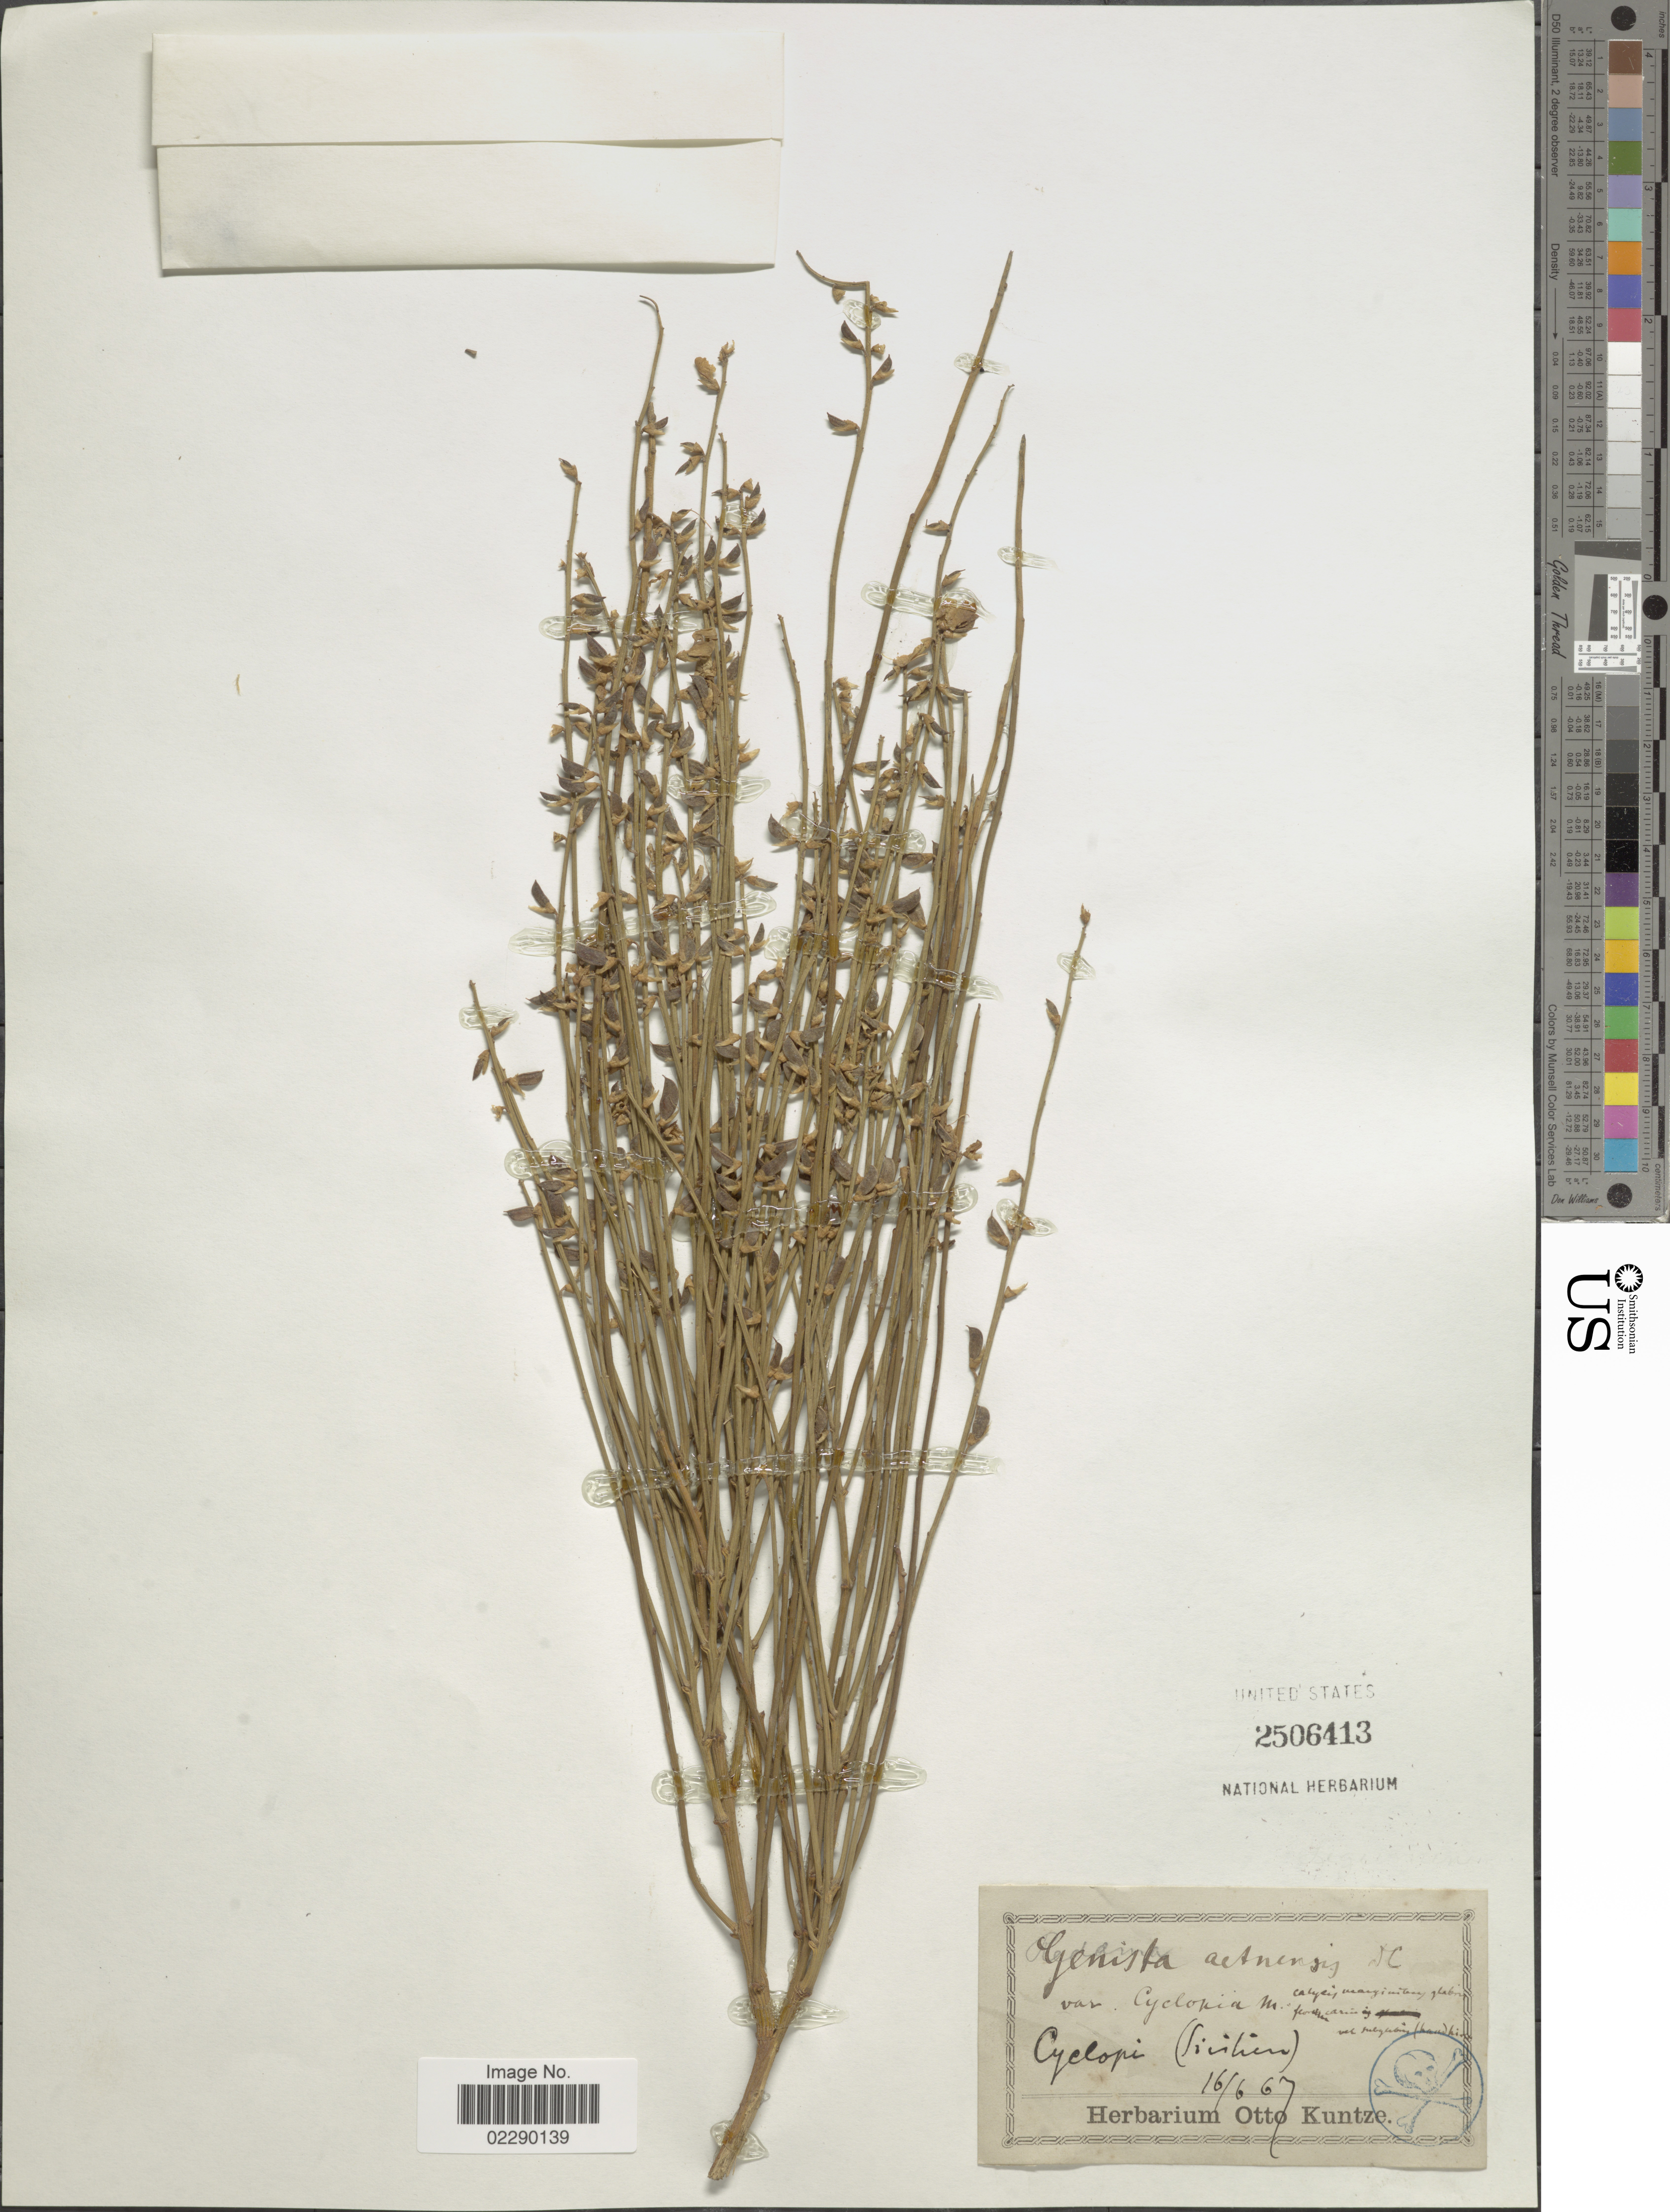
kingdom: Plantae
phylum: Tracheophyta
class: Magnoliopsida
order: Fabales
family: Fabaceae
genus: Genista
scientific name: Genista aetnensis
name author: (Biv.) DC.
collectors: ex herb. Otto Kuntze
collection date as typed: Transcribed d/m/y: 16/6/67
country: Italy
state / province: Siciliana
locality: Cyclopi (Sicilien)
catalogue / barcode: US 2506413